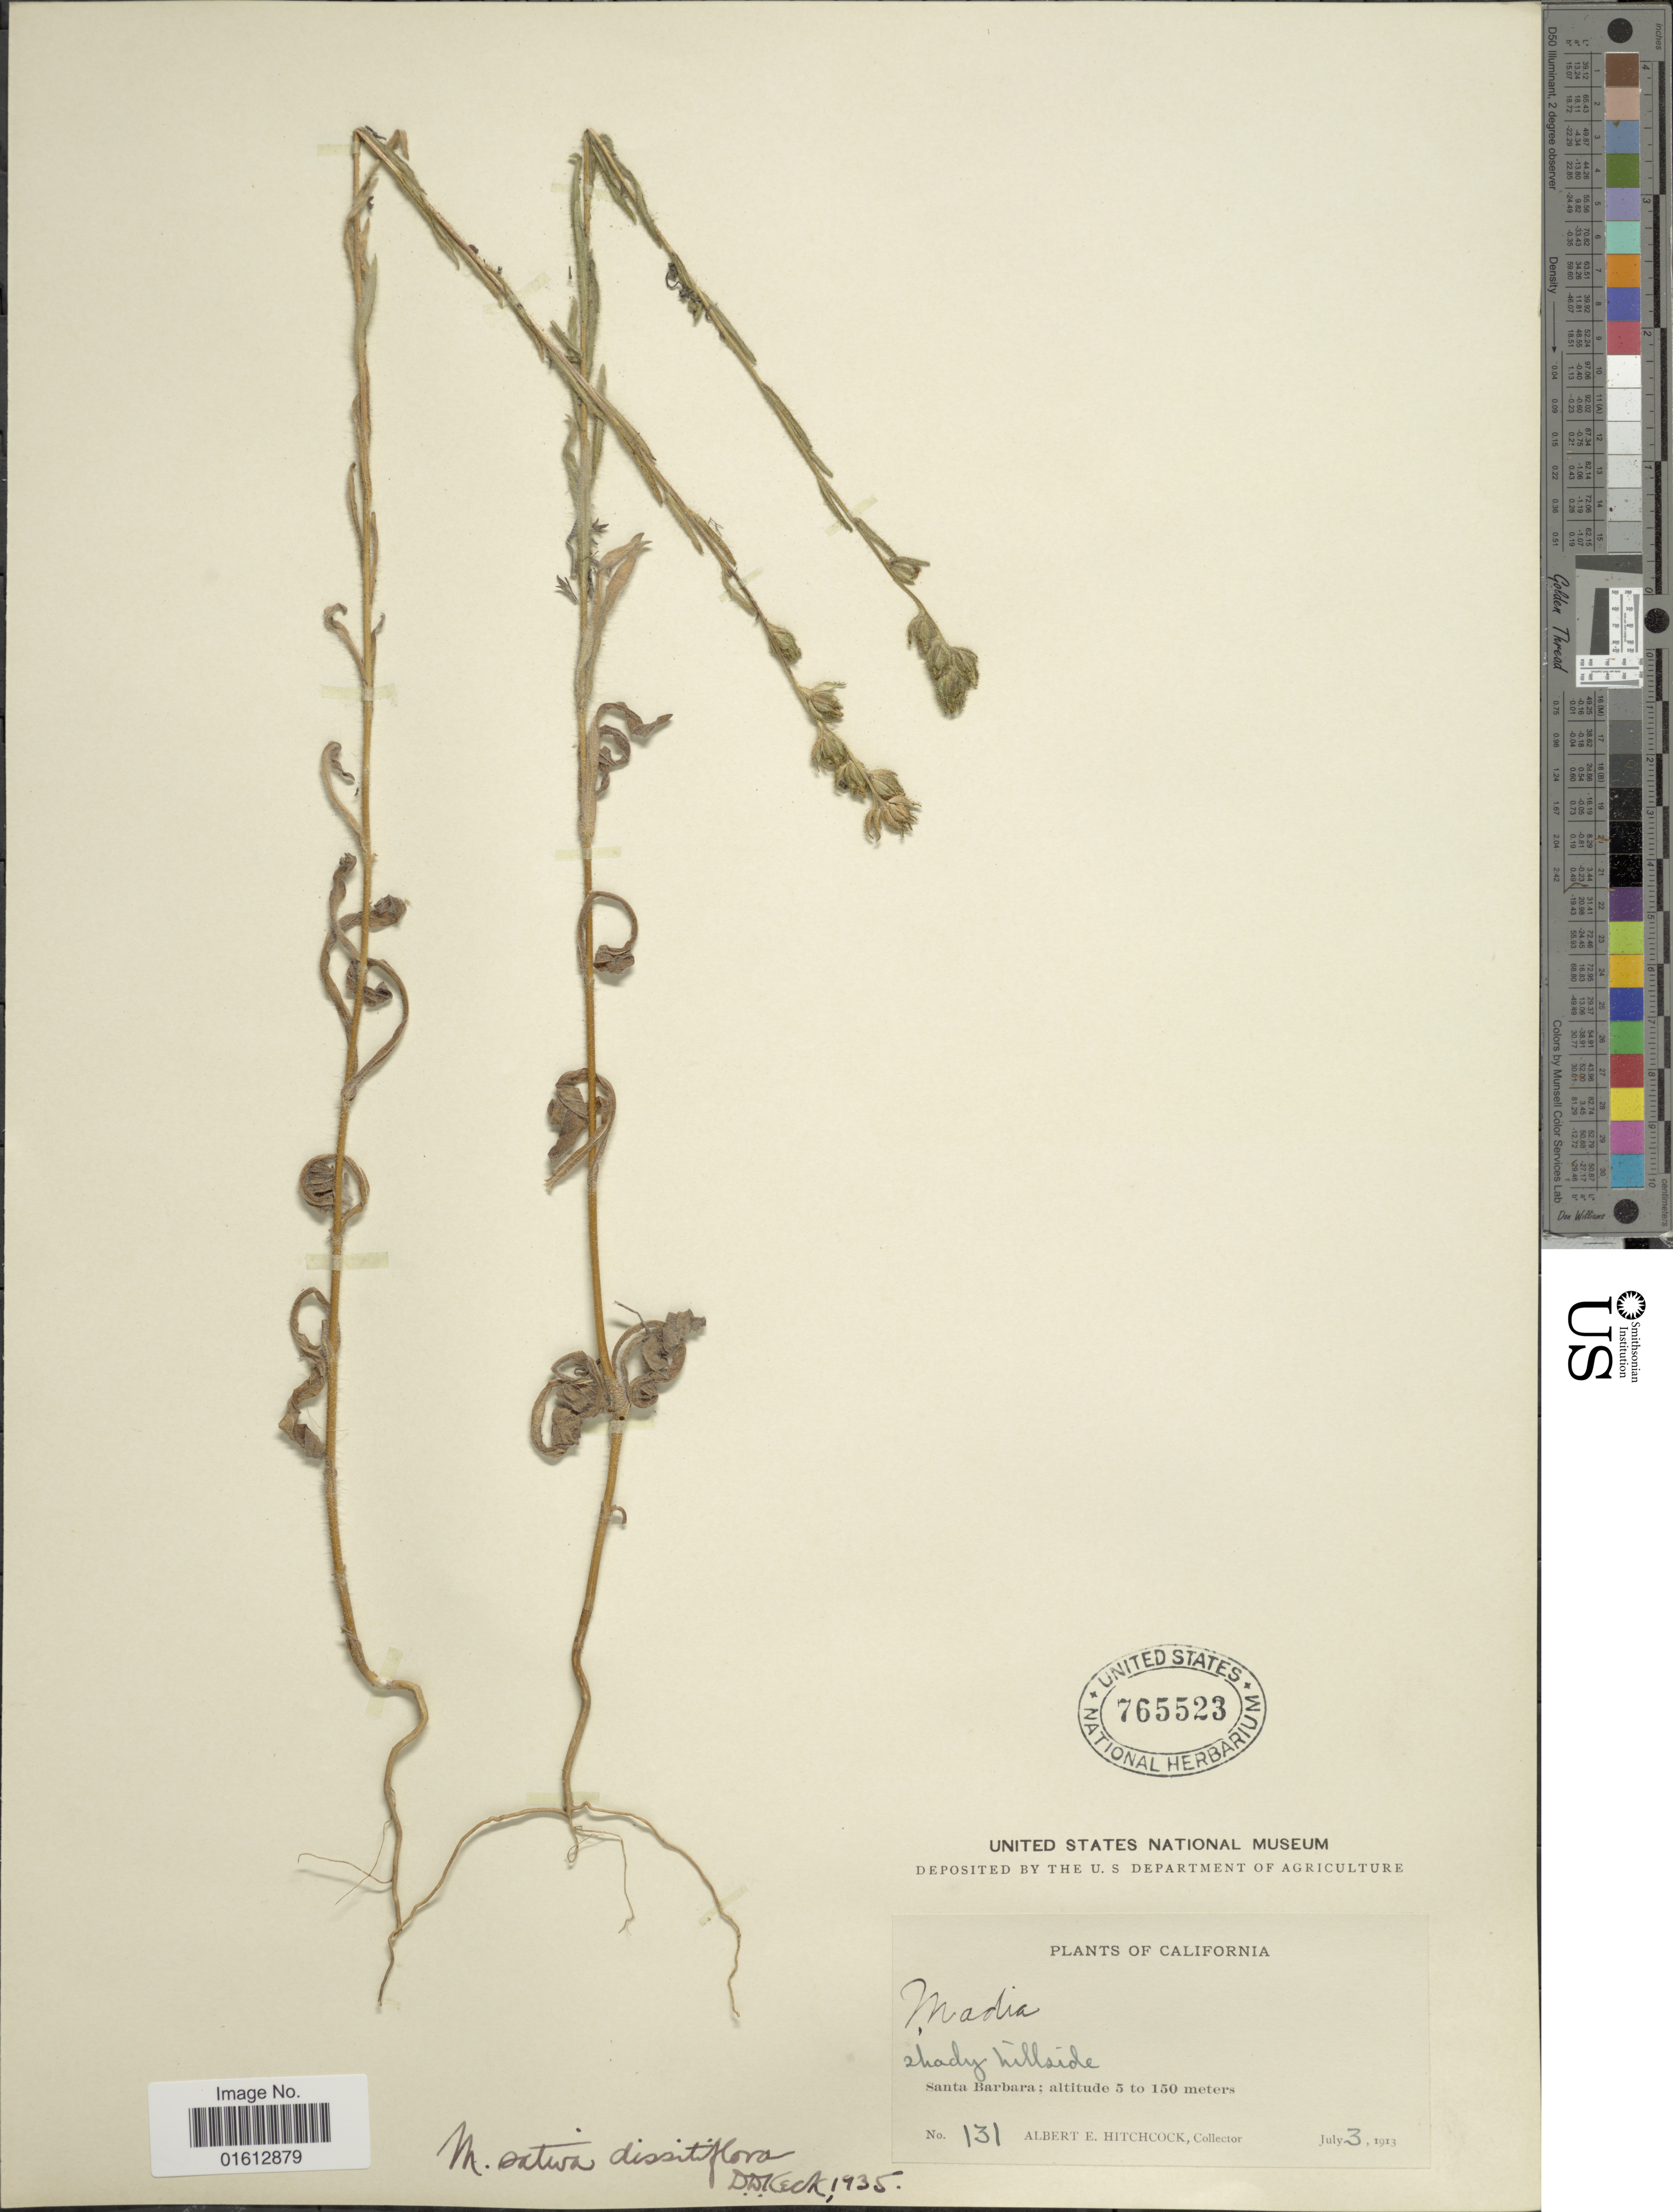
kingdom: Plantae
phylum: Tracheophyta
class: Magnoliopsida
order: Asterales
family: Asteraceae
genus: Madia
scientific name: Madia gracilis subsp. gracilis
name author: (Sm.) D.D. Keck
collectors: A. S. Hitchcock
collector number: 131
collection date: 1913-07-03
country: United States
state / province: California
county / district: Santa Barbara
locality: California, Santa Barbara.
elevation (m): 5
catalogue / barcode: US 765523